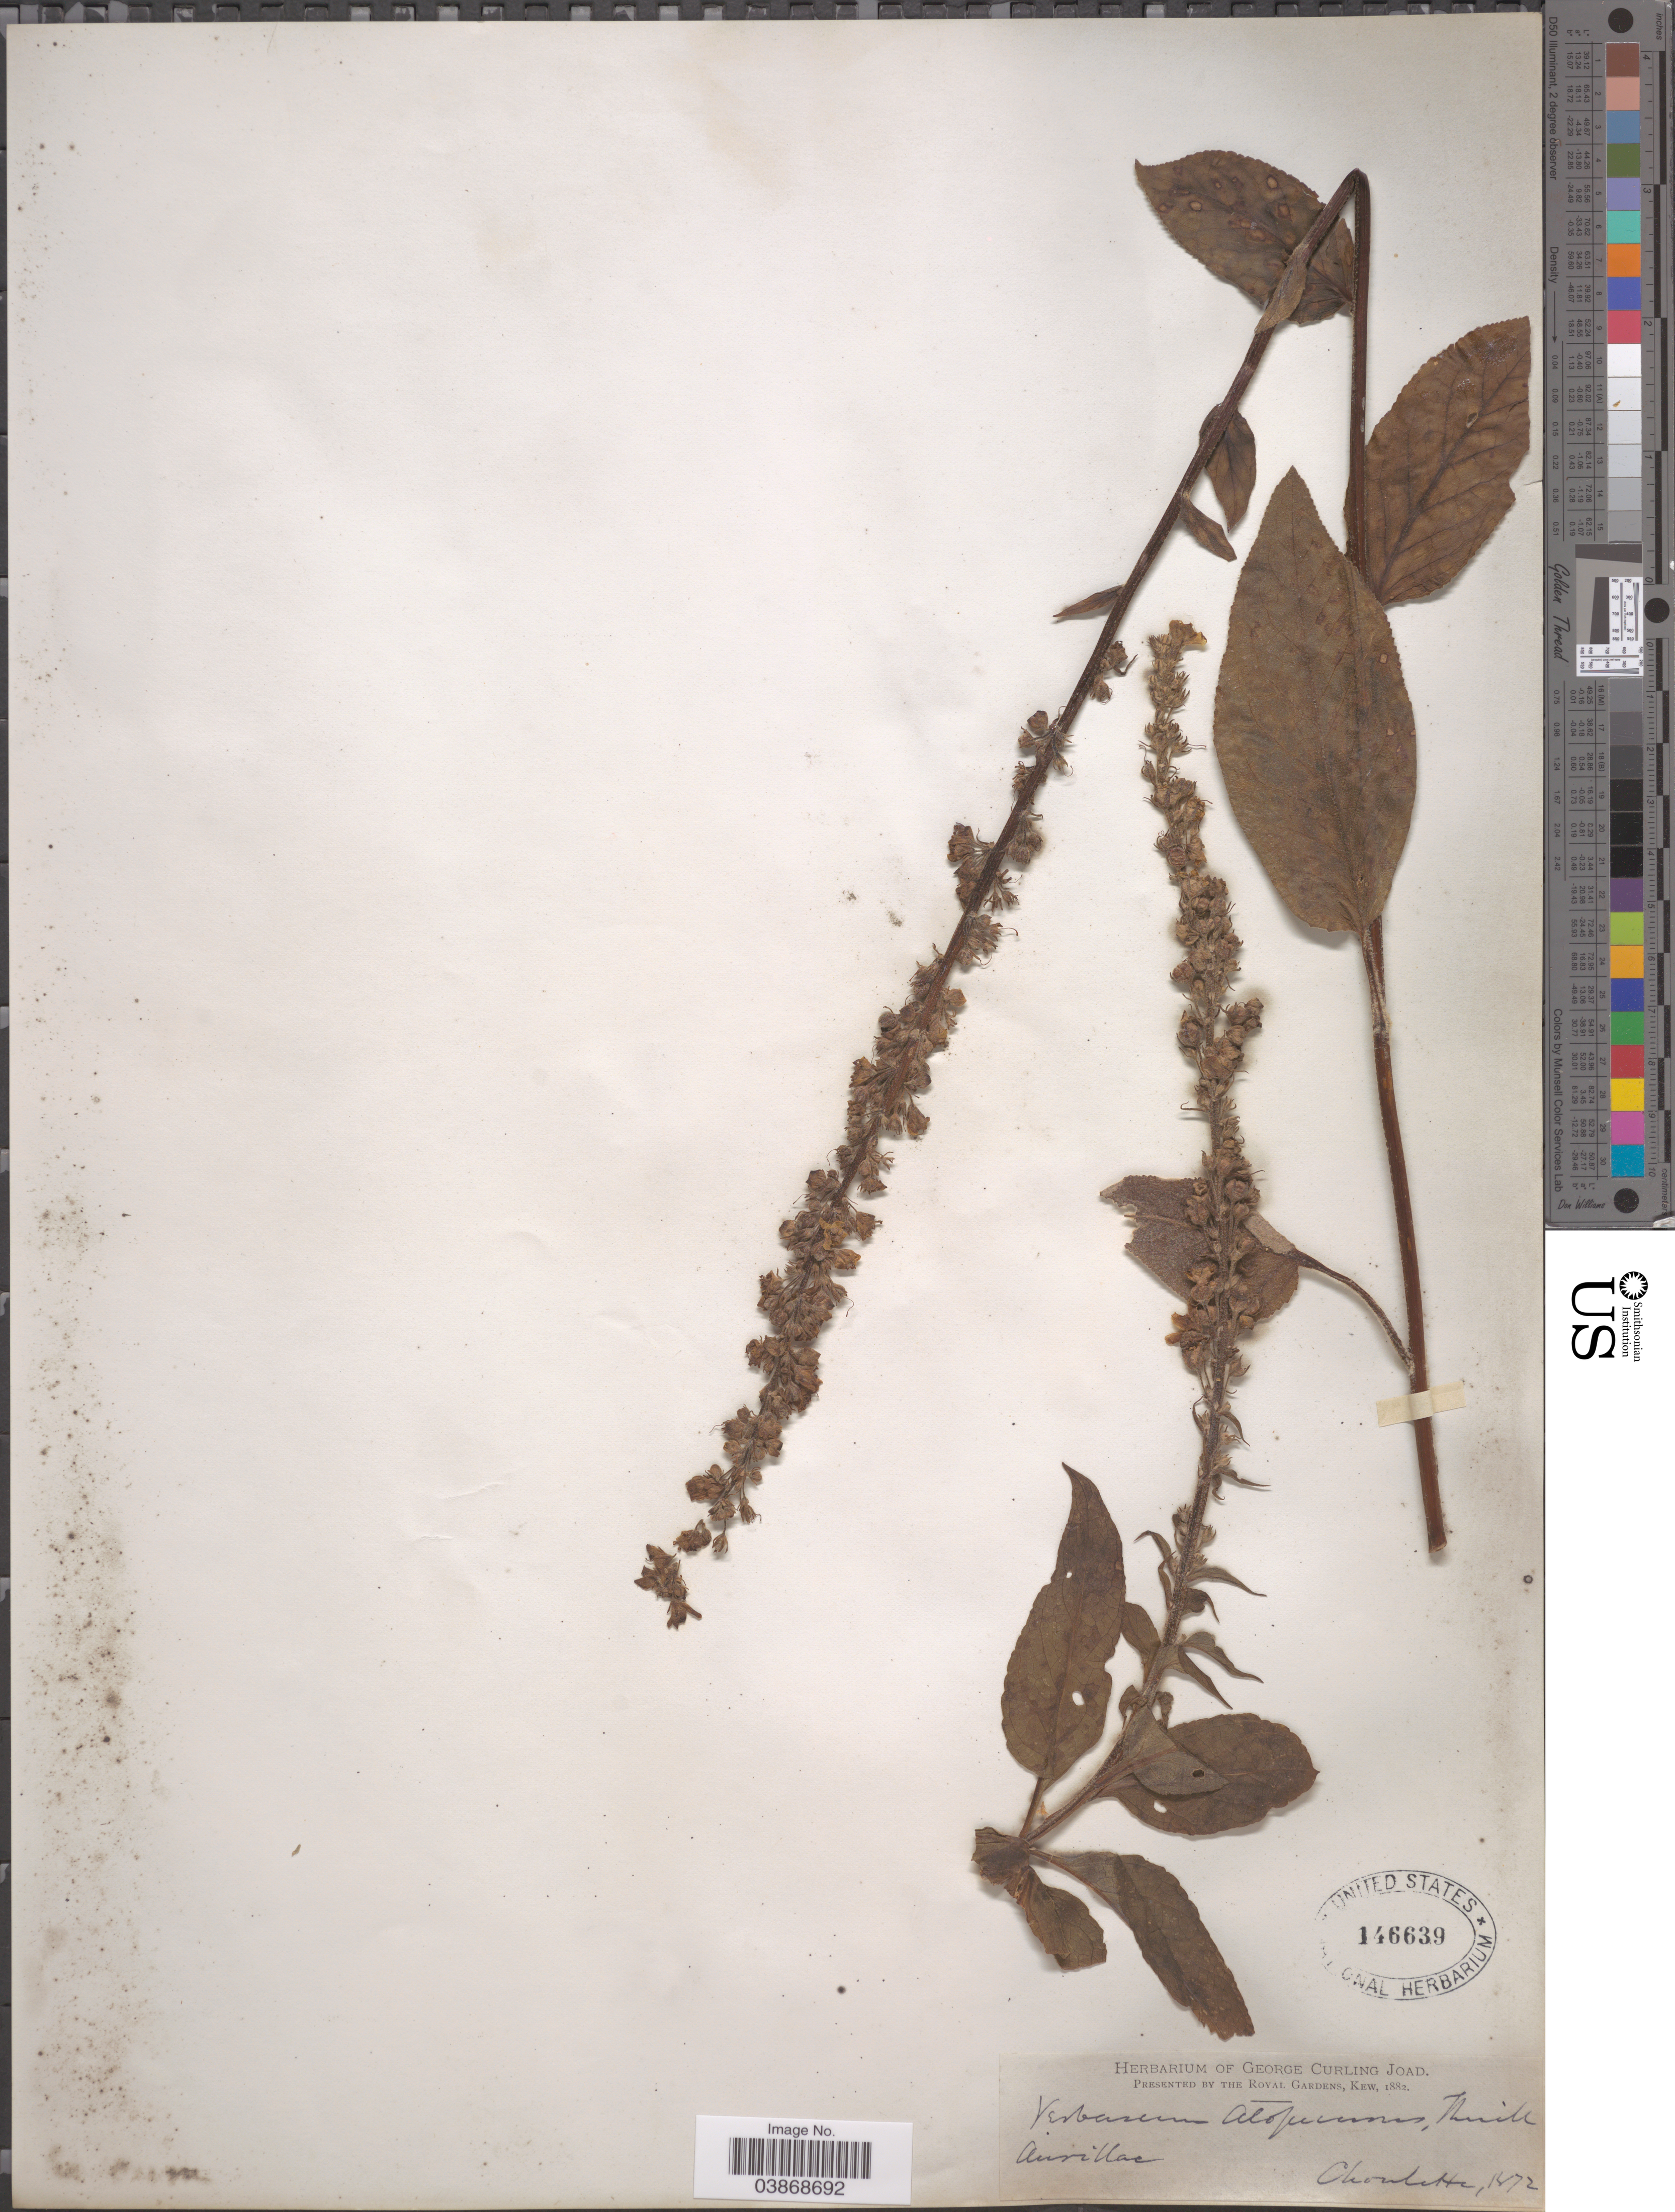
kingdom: Plantae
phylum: Tracheophyta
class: Magnoliopsida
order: Lamiales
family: Scrophulariaceae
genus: Verbascum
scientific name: Verbascum alopecurus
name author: Thuill.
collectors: Choulette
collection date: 1872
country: France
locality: Aurillac.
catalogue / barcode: US 146639